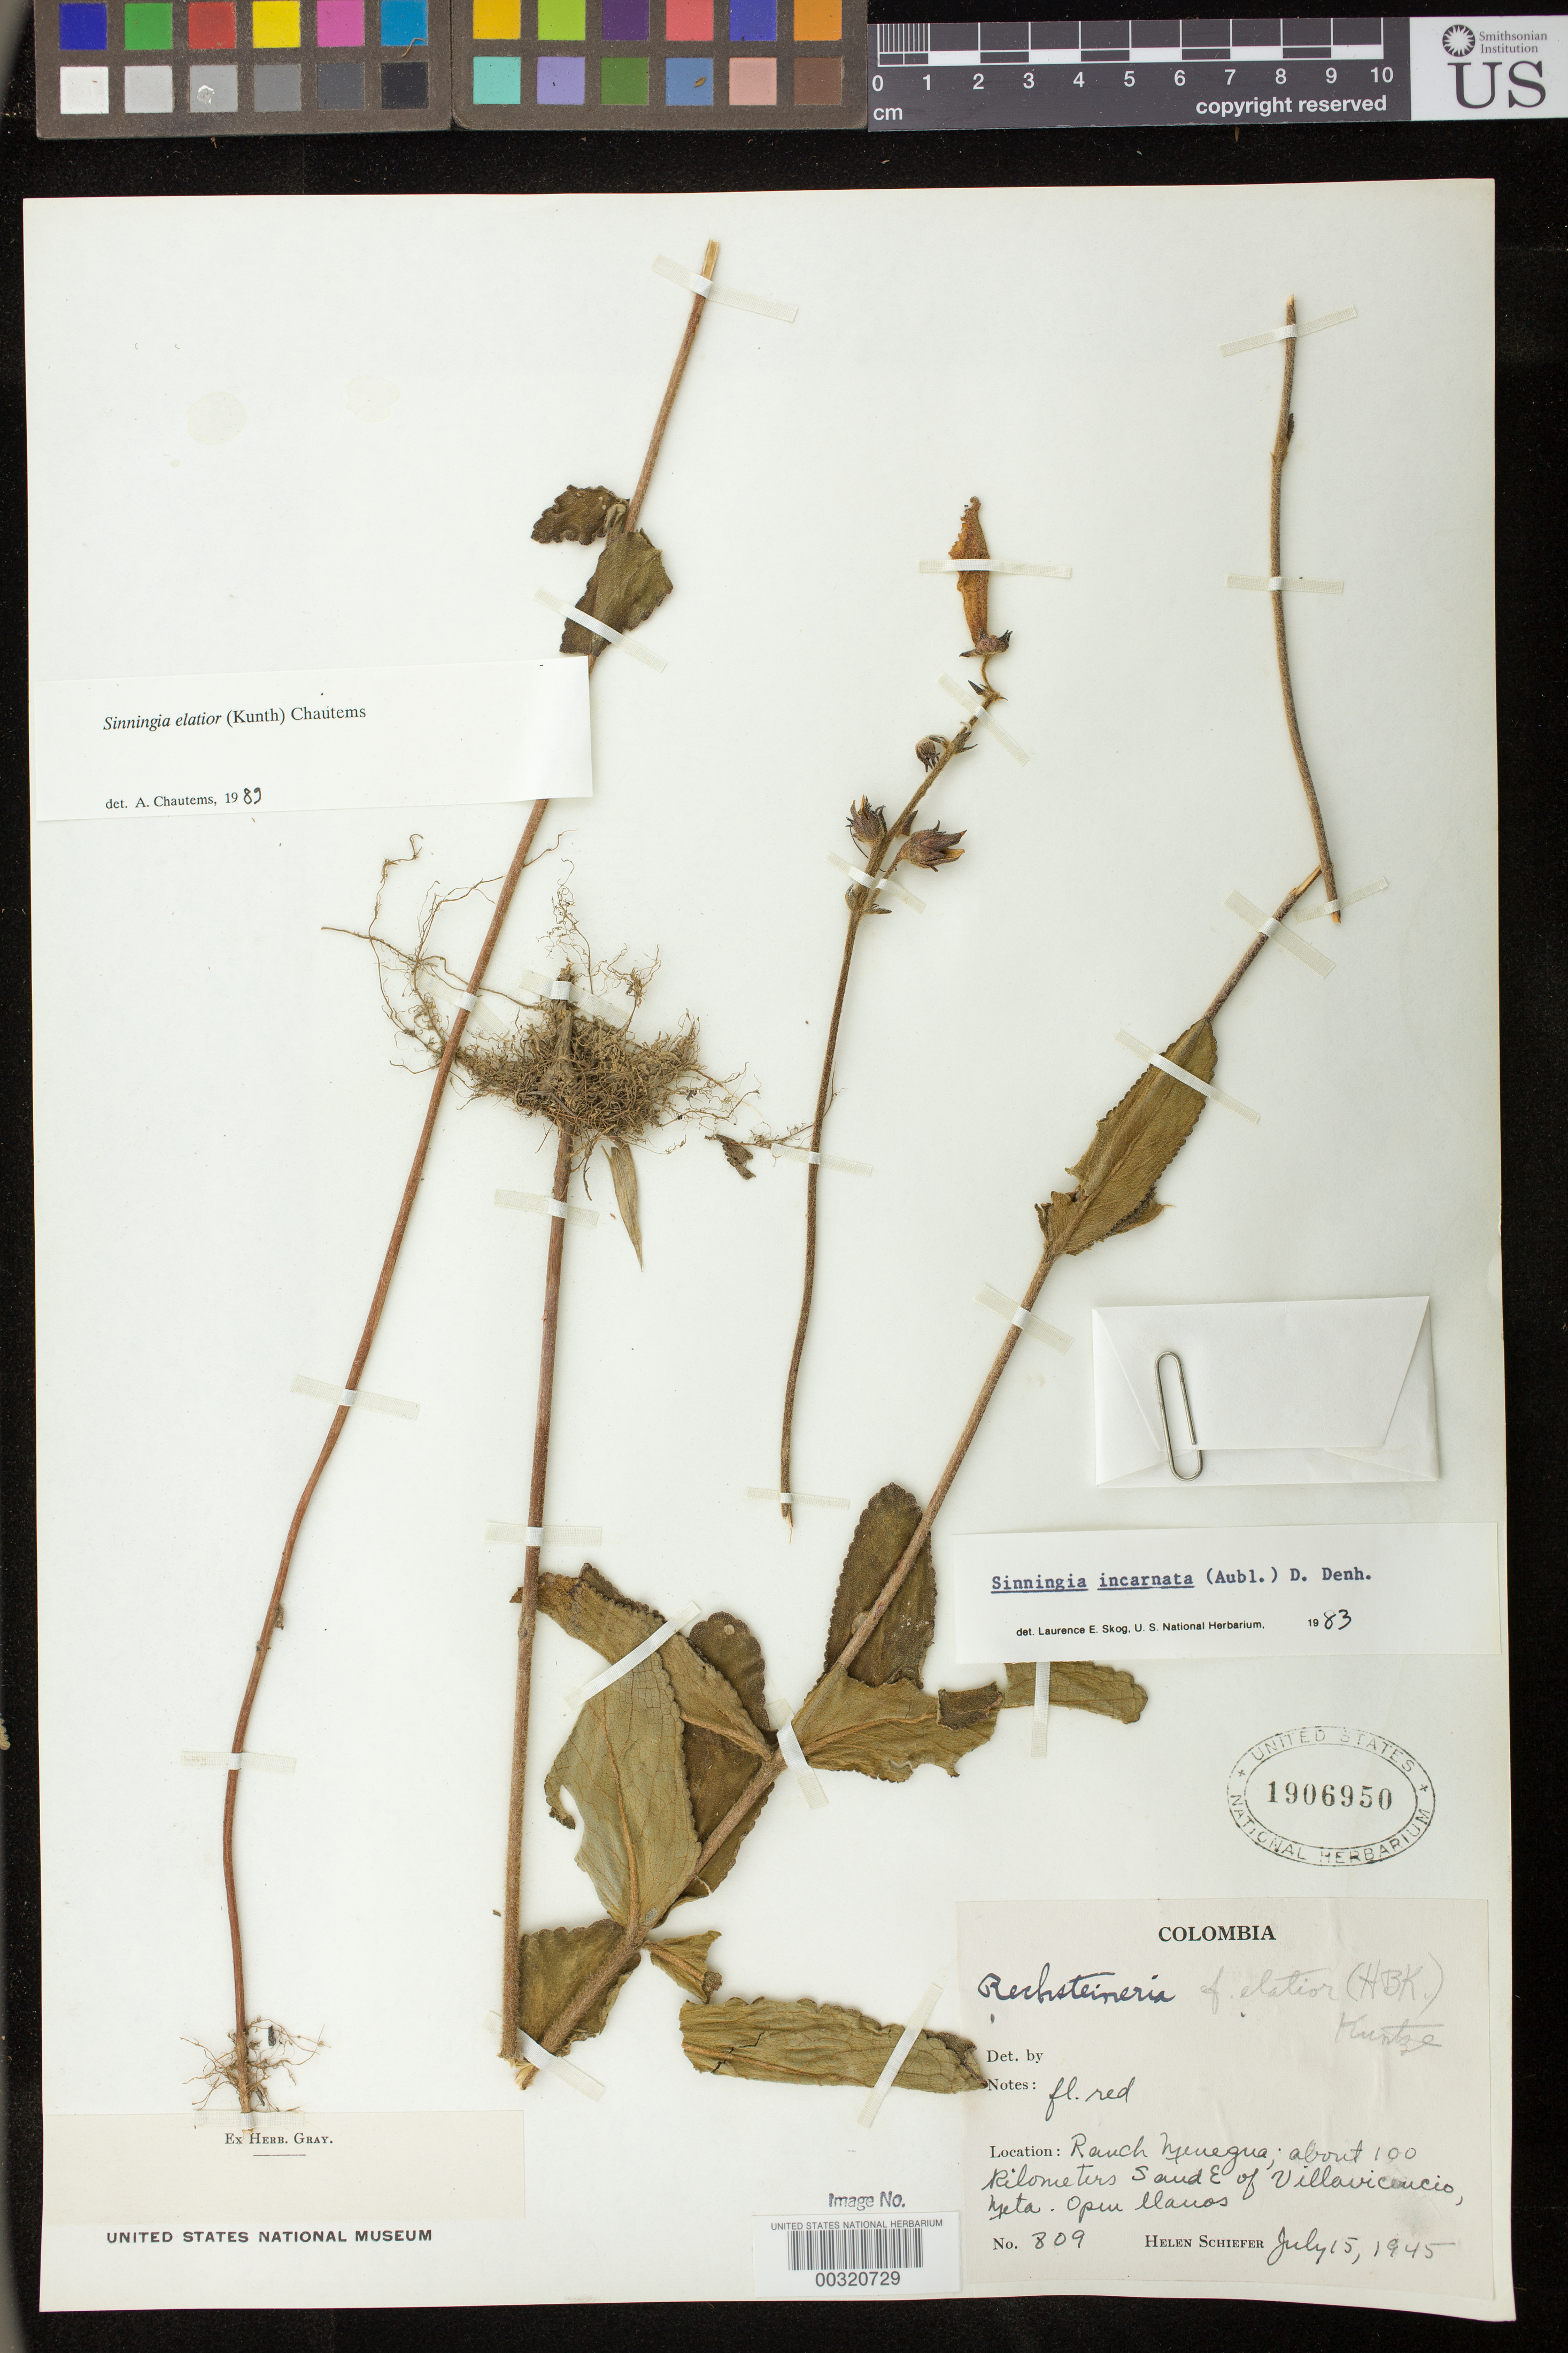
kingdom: Plantae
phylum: Tracheophyta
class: Magnoliopsida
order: Lamiales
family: Gesneriaceae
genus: Sinningia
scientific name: Sinningia elatior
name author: (Kunth) Chautems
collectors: H. Schiefer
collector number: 809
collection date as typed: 15 Jul 1945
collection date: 1945-07-15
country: Colombia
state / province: Meta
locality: Ranch Meuegua, about 100 km S and E of Villavicencio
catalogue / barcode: US 1906950